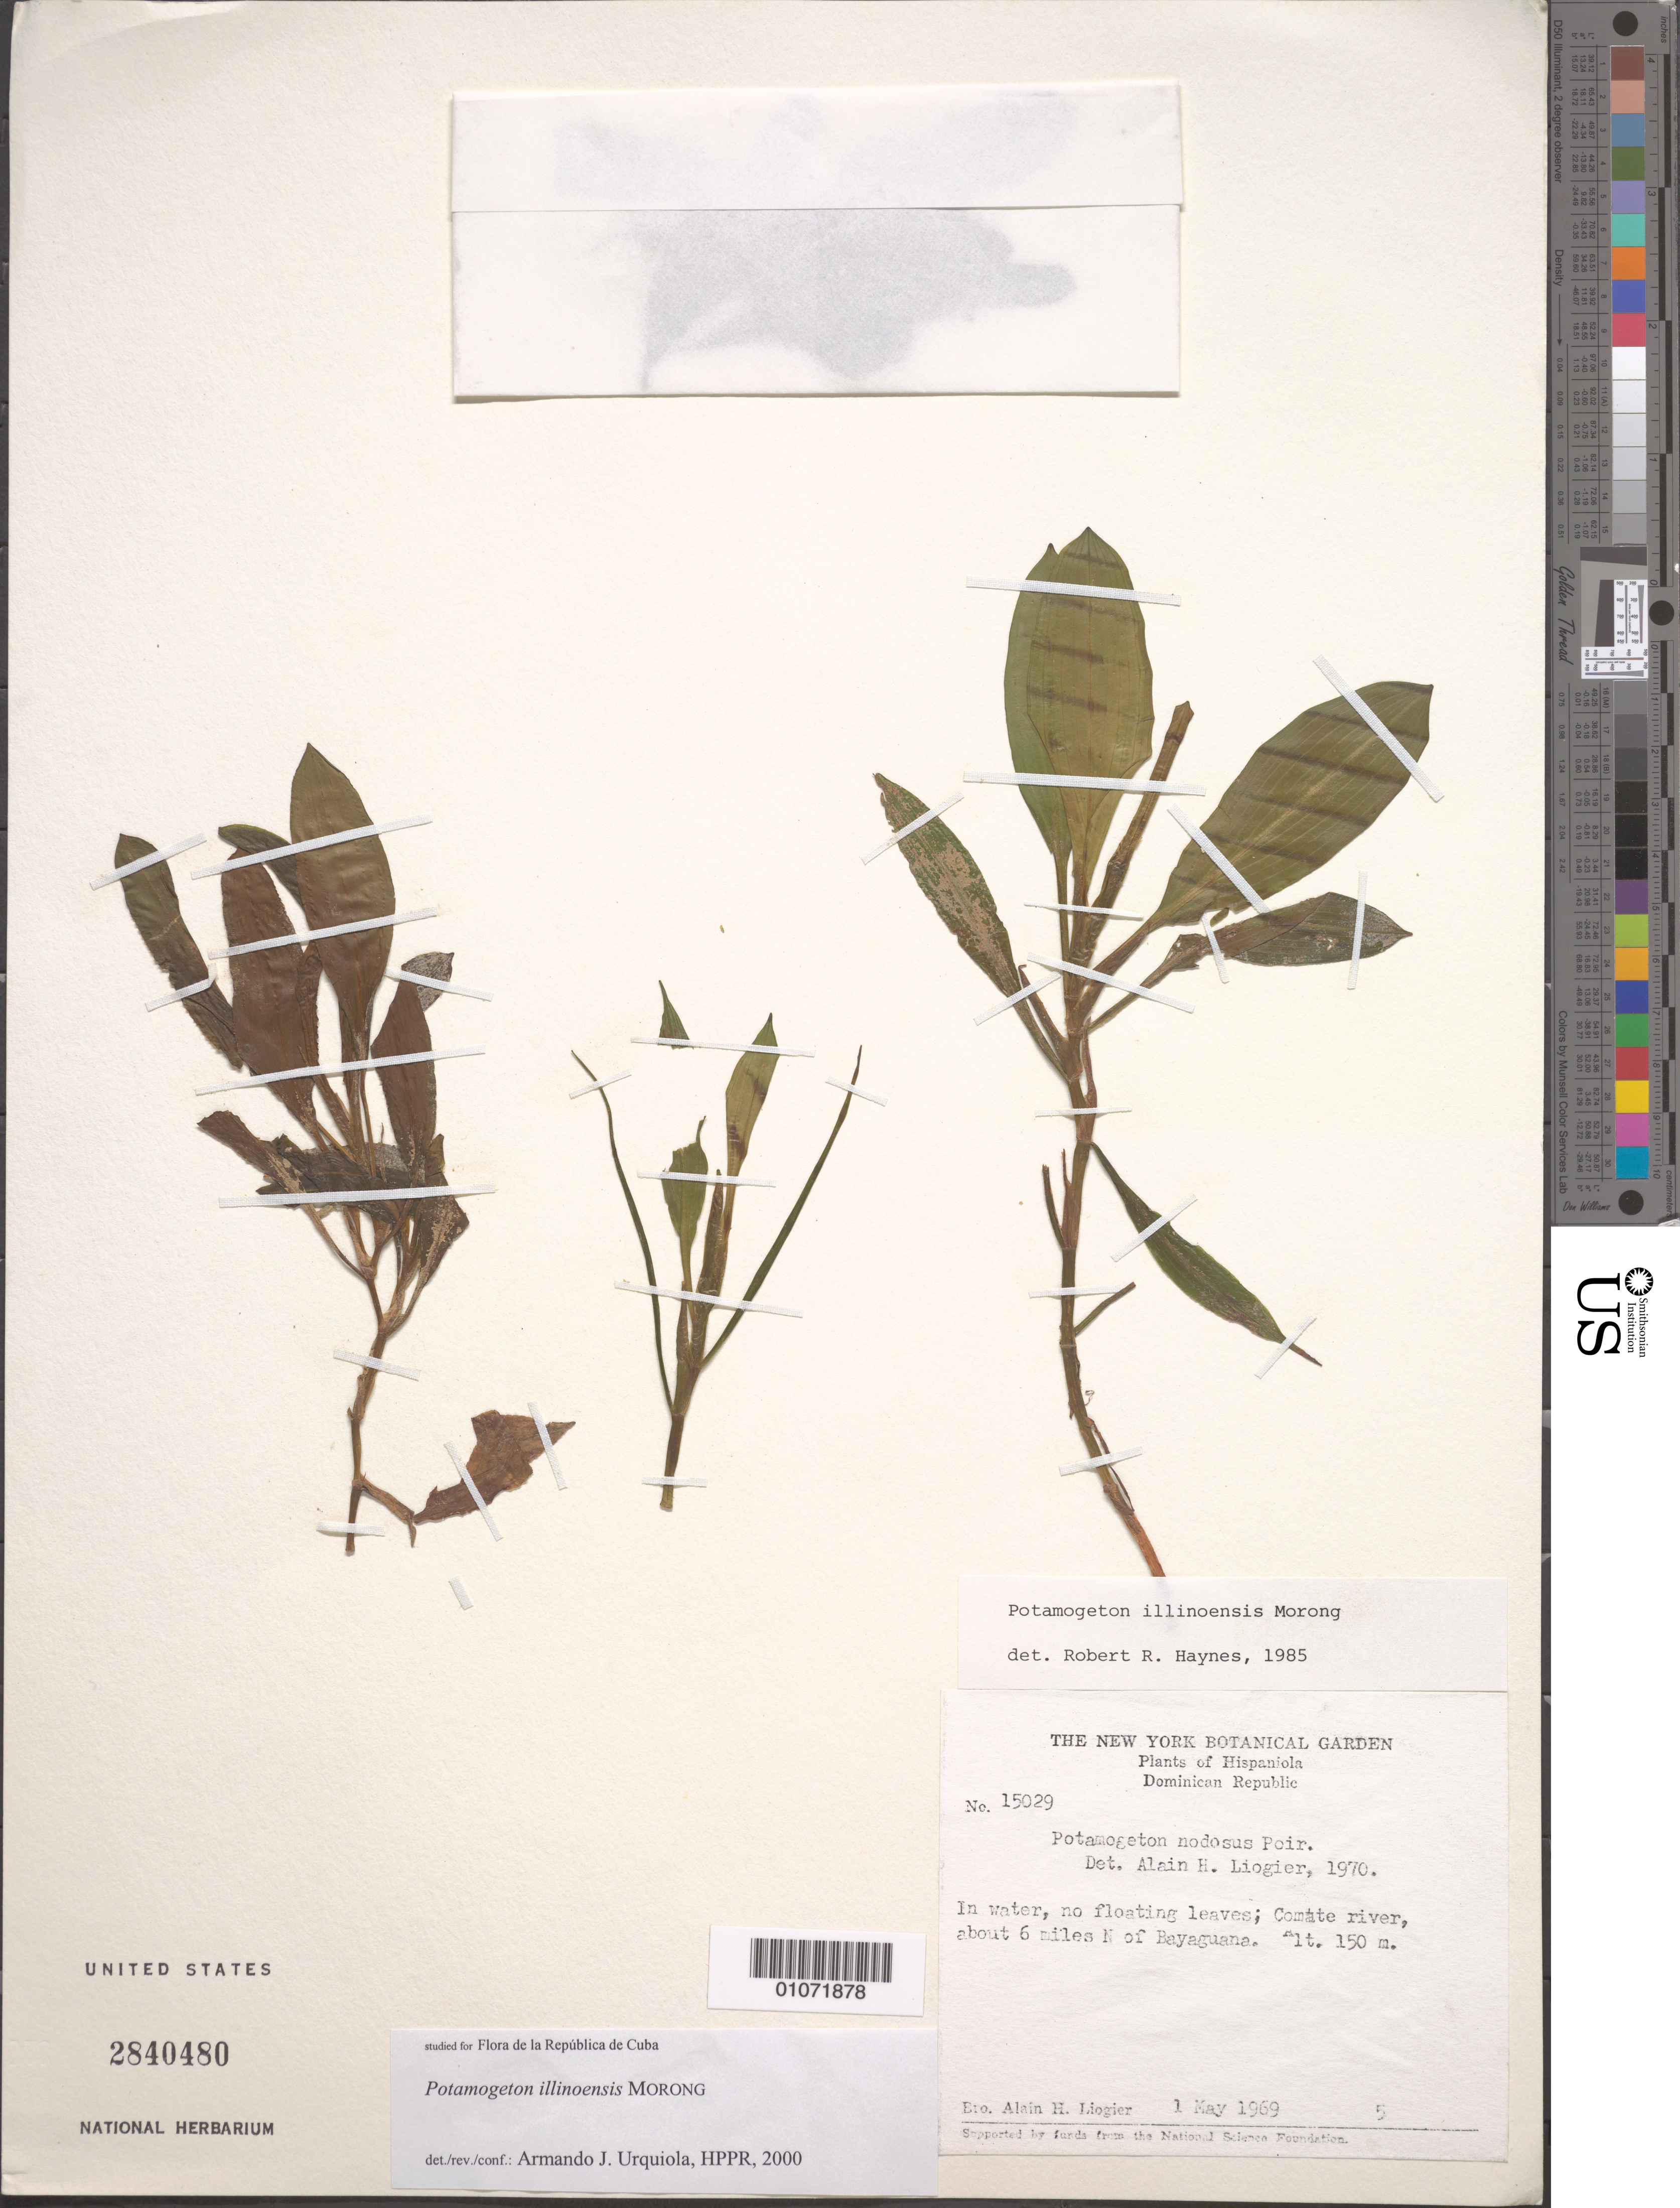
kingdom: Plantae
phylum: Tracheophyta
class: Liliopsida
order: Alismatales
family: Potamogetonaceae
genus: Potamogeton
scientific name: Potamogeton illinoensis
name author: Morong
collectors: A. H. Liogier & A. H. Liogier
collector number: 15029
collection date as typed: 01 May 1969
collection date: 1969-05-01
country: Dominican Republic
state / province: Azua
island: Hispaniola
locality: In water, no floating leaves, comate river, about 6 miles N of Bayaguane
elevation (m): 150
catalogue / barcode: US 2840480